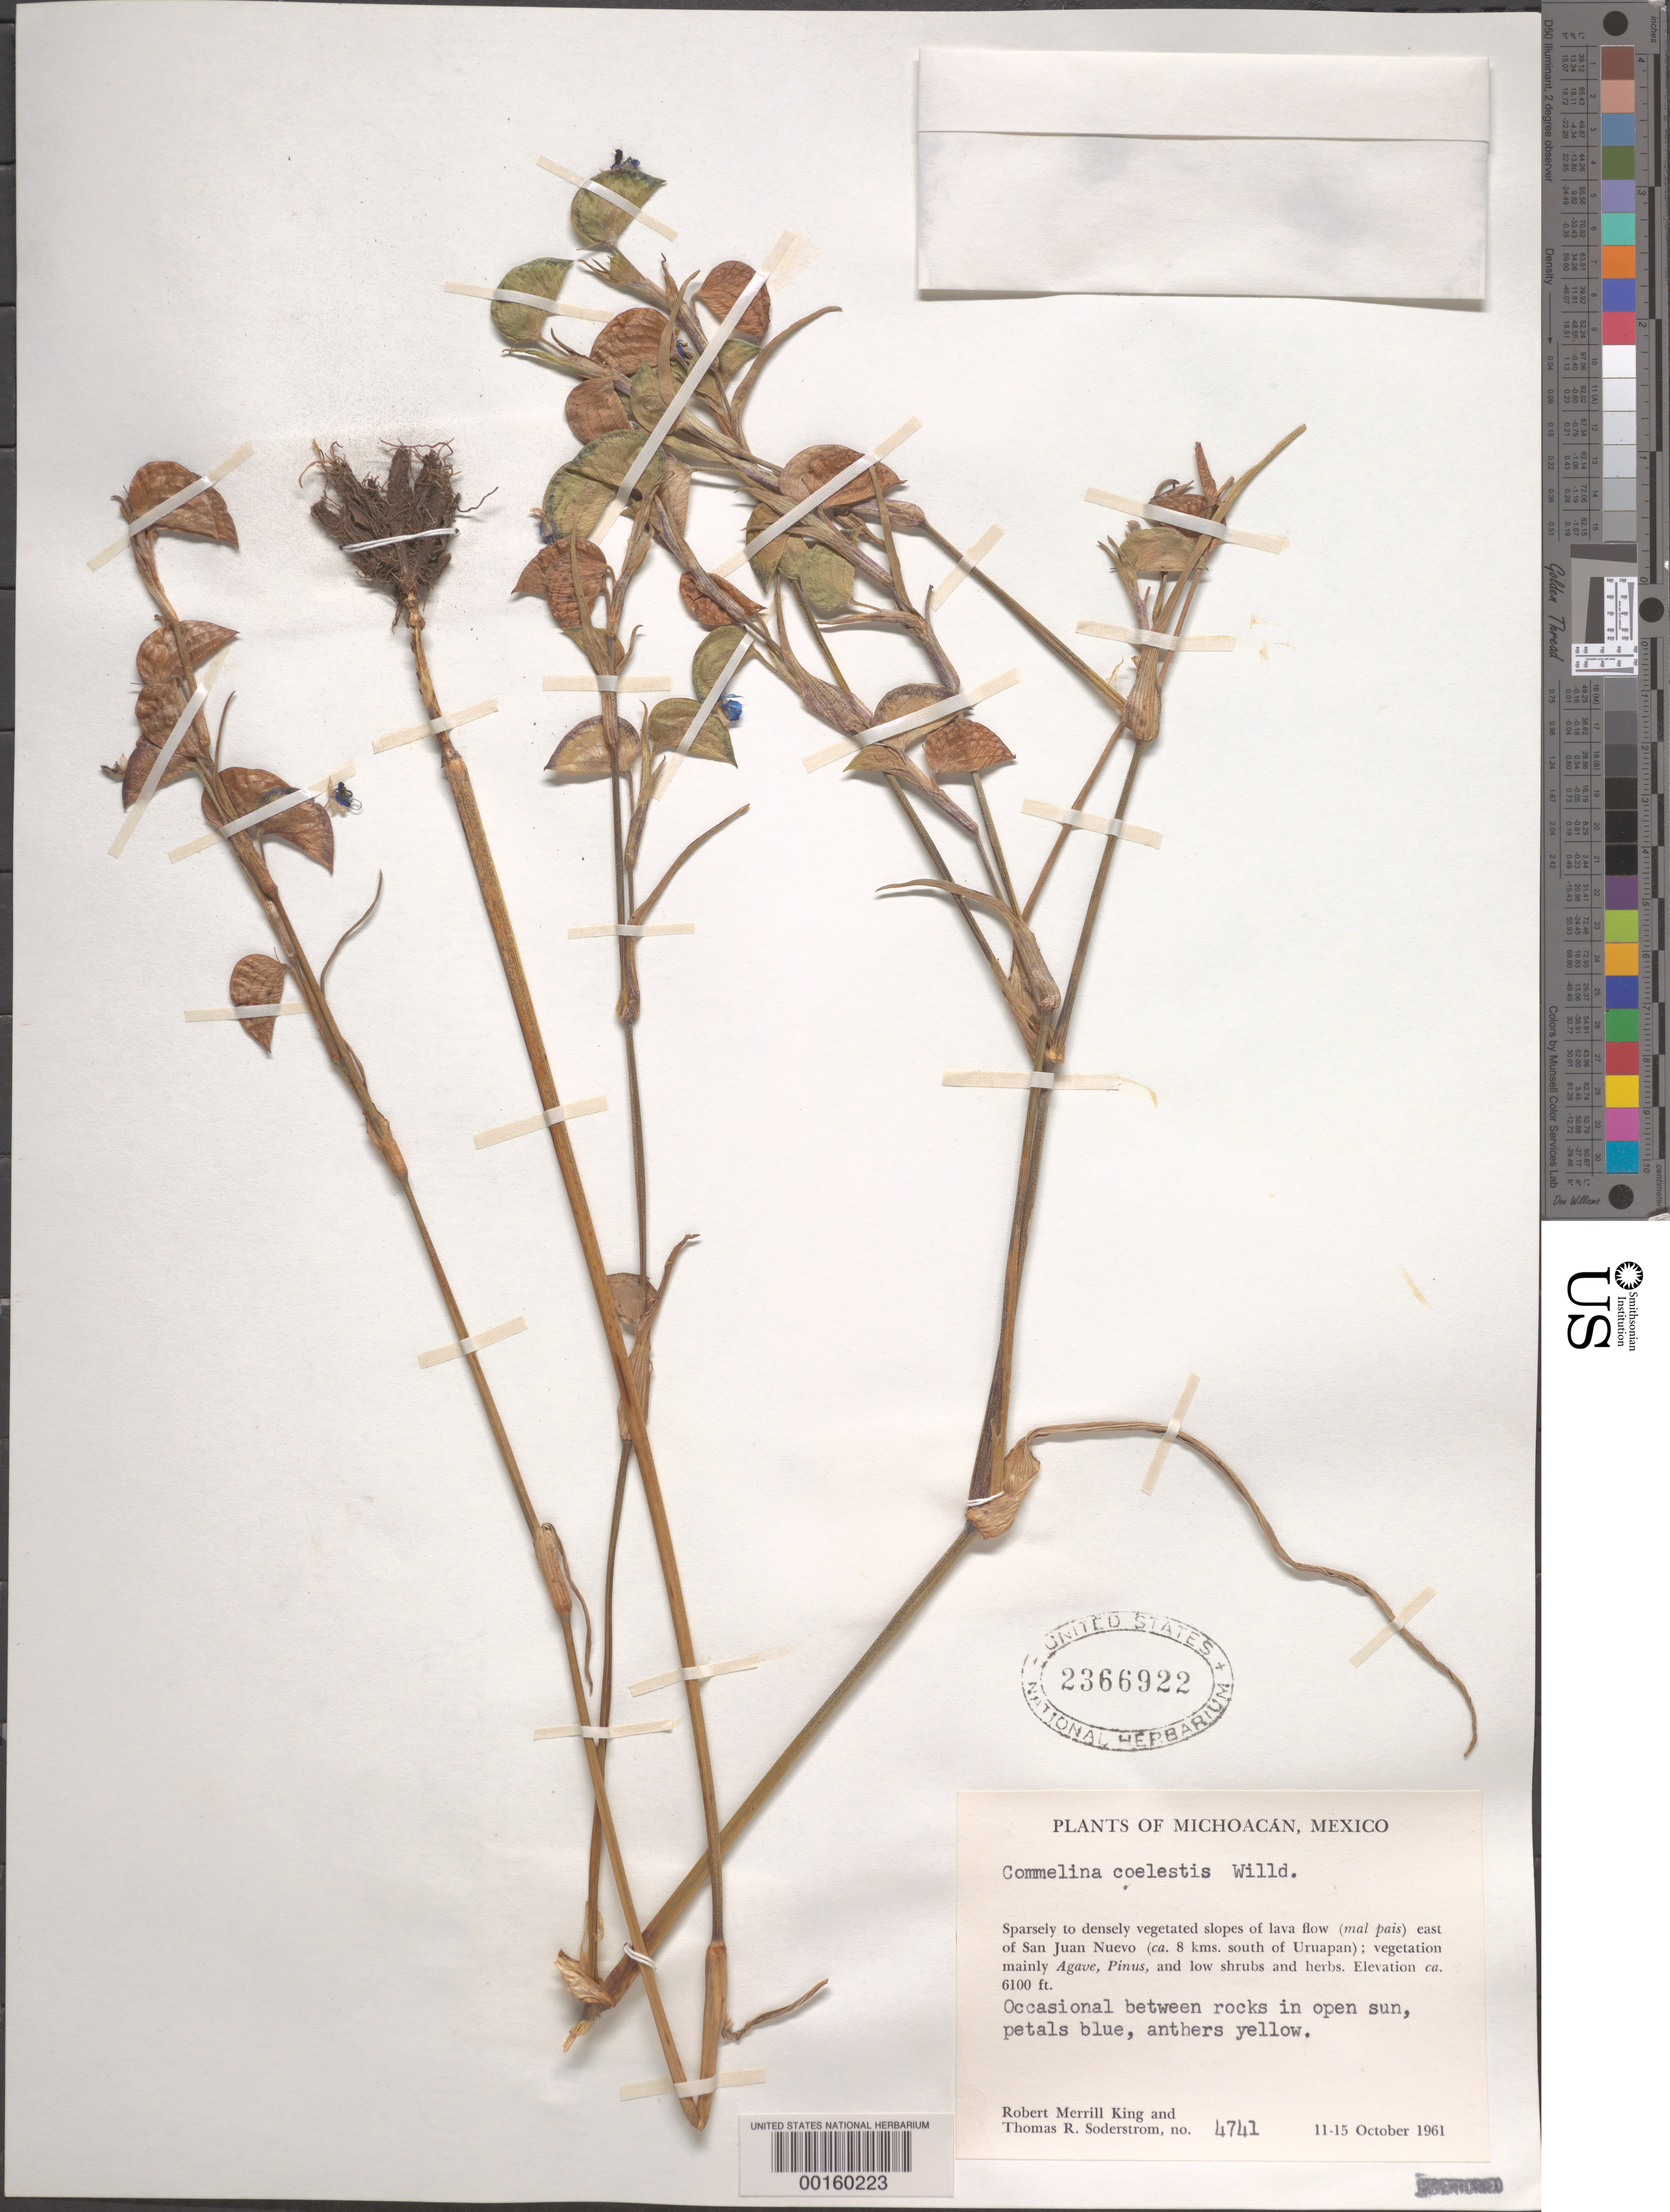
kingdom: Plantae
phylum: Tracheophyta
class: Liliopsida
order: Commelinales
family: Commelinaceae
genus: Commelina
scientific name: Commelina coelestis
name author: Willd.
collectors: R. M. King & T. R. Soderstrom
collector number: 4741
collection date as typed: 11 Oct 1961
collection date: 1961-10-11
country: Mexico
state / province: Michoacán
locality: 8 kms. S of Uruapan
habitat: Between rocks, open sun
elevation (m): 1861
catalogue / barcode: US 2366922